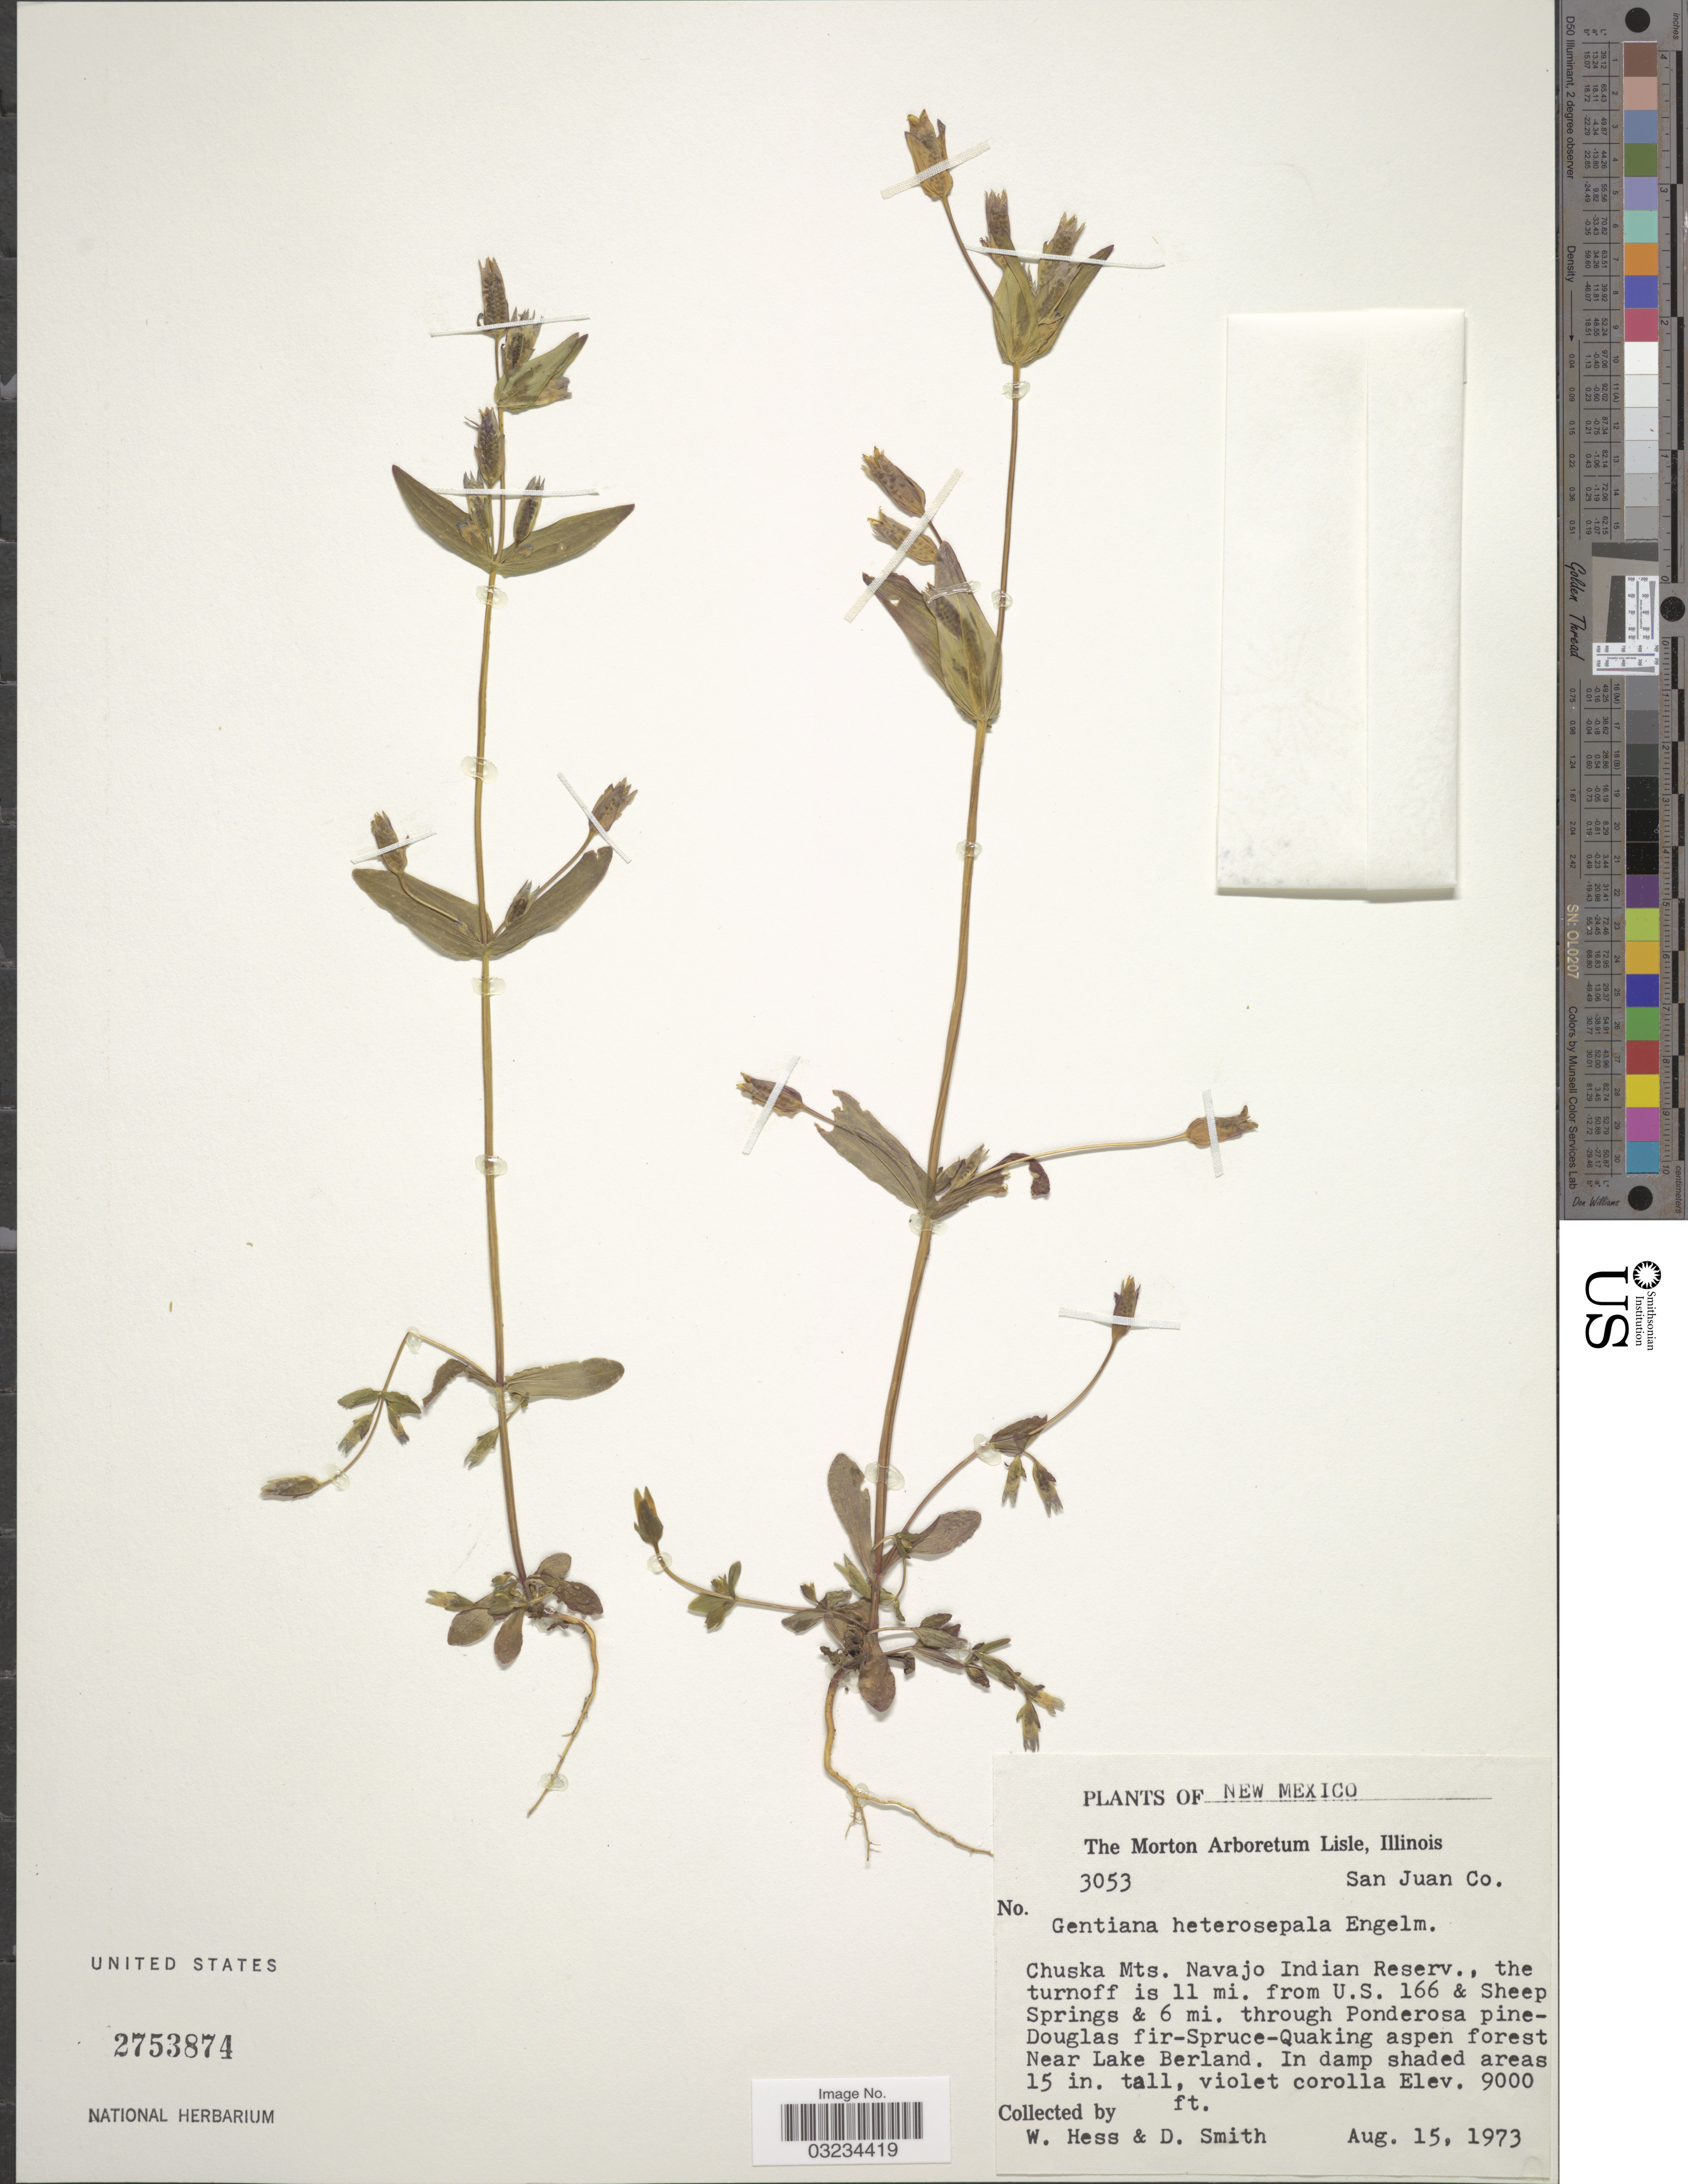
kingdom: Plantae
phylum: Tracheophyta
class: Magnoliopsida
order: Gentianales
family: Gentianaceae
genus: Gentiana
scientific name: Gentiana heterosepala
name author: Engelm.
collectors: W. Hess & D. Smith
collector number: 3053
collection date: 1973-08-15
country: United States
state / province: Illinois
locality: The Morton Arboretum Lisle, San Juan Co. Chuska Mts. Navajo Indian Reserv., the turnoff is 11 mi. from U.S. 166 & Sheep Springs & 6 mi. through Ponderosa pine-Douglas fir-Spruce-Quaking aspen forest Near Lake Berland. [unsure placement]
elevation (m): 2743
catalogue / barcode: US 2753874